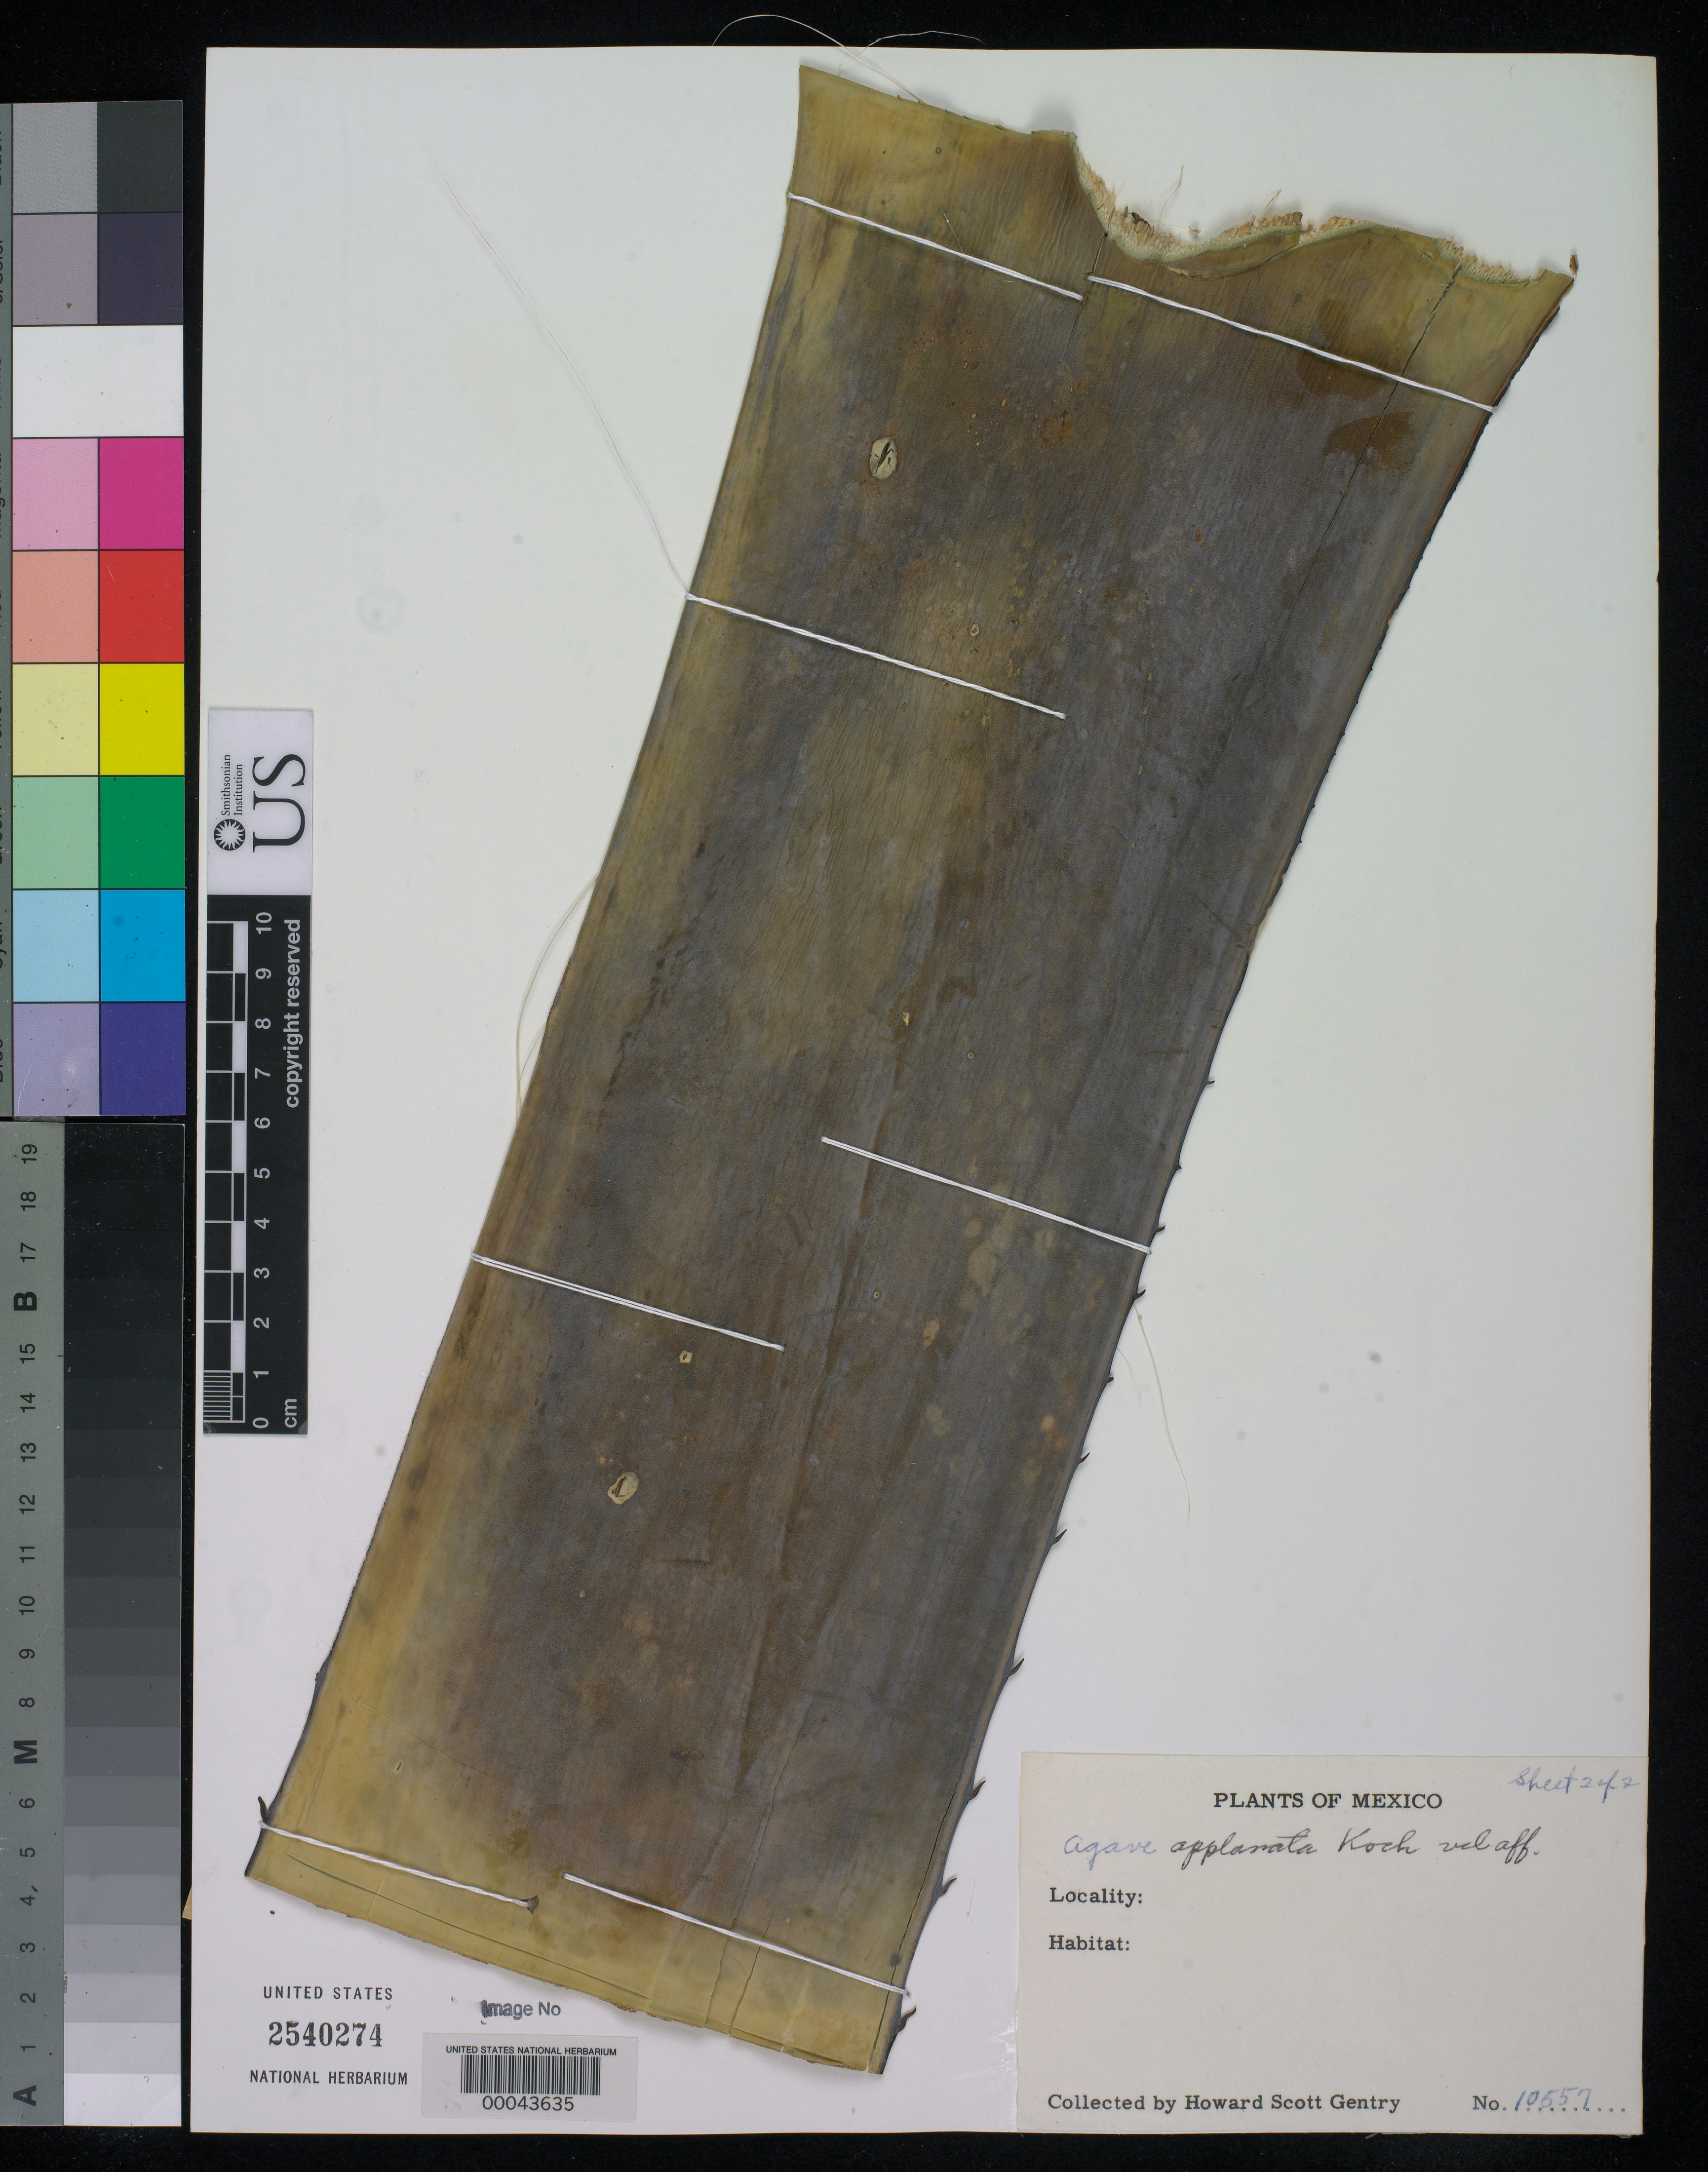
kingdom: Plantae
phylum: Tracheophyta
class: Liliopsida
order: Asparagales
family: Asparagaceae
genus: Agave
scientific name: Agave applanata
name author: Lem. ex Jacobi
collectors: H. S. Gentry & C. Gilly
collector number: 10557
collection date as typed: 06 Jun 1951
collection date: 1951-06-06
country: Mexico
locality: In old cemetary, tapias coloradas, 17 1/2 mi N of el pino in rio chico basin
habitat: Grama grassland.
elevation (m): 2316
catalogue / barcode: US 2540274